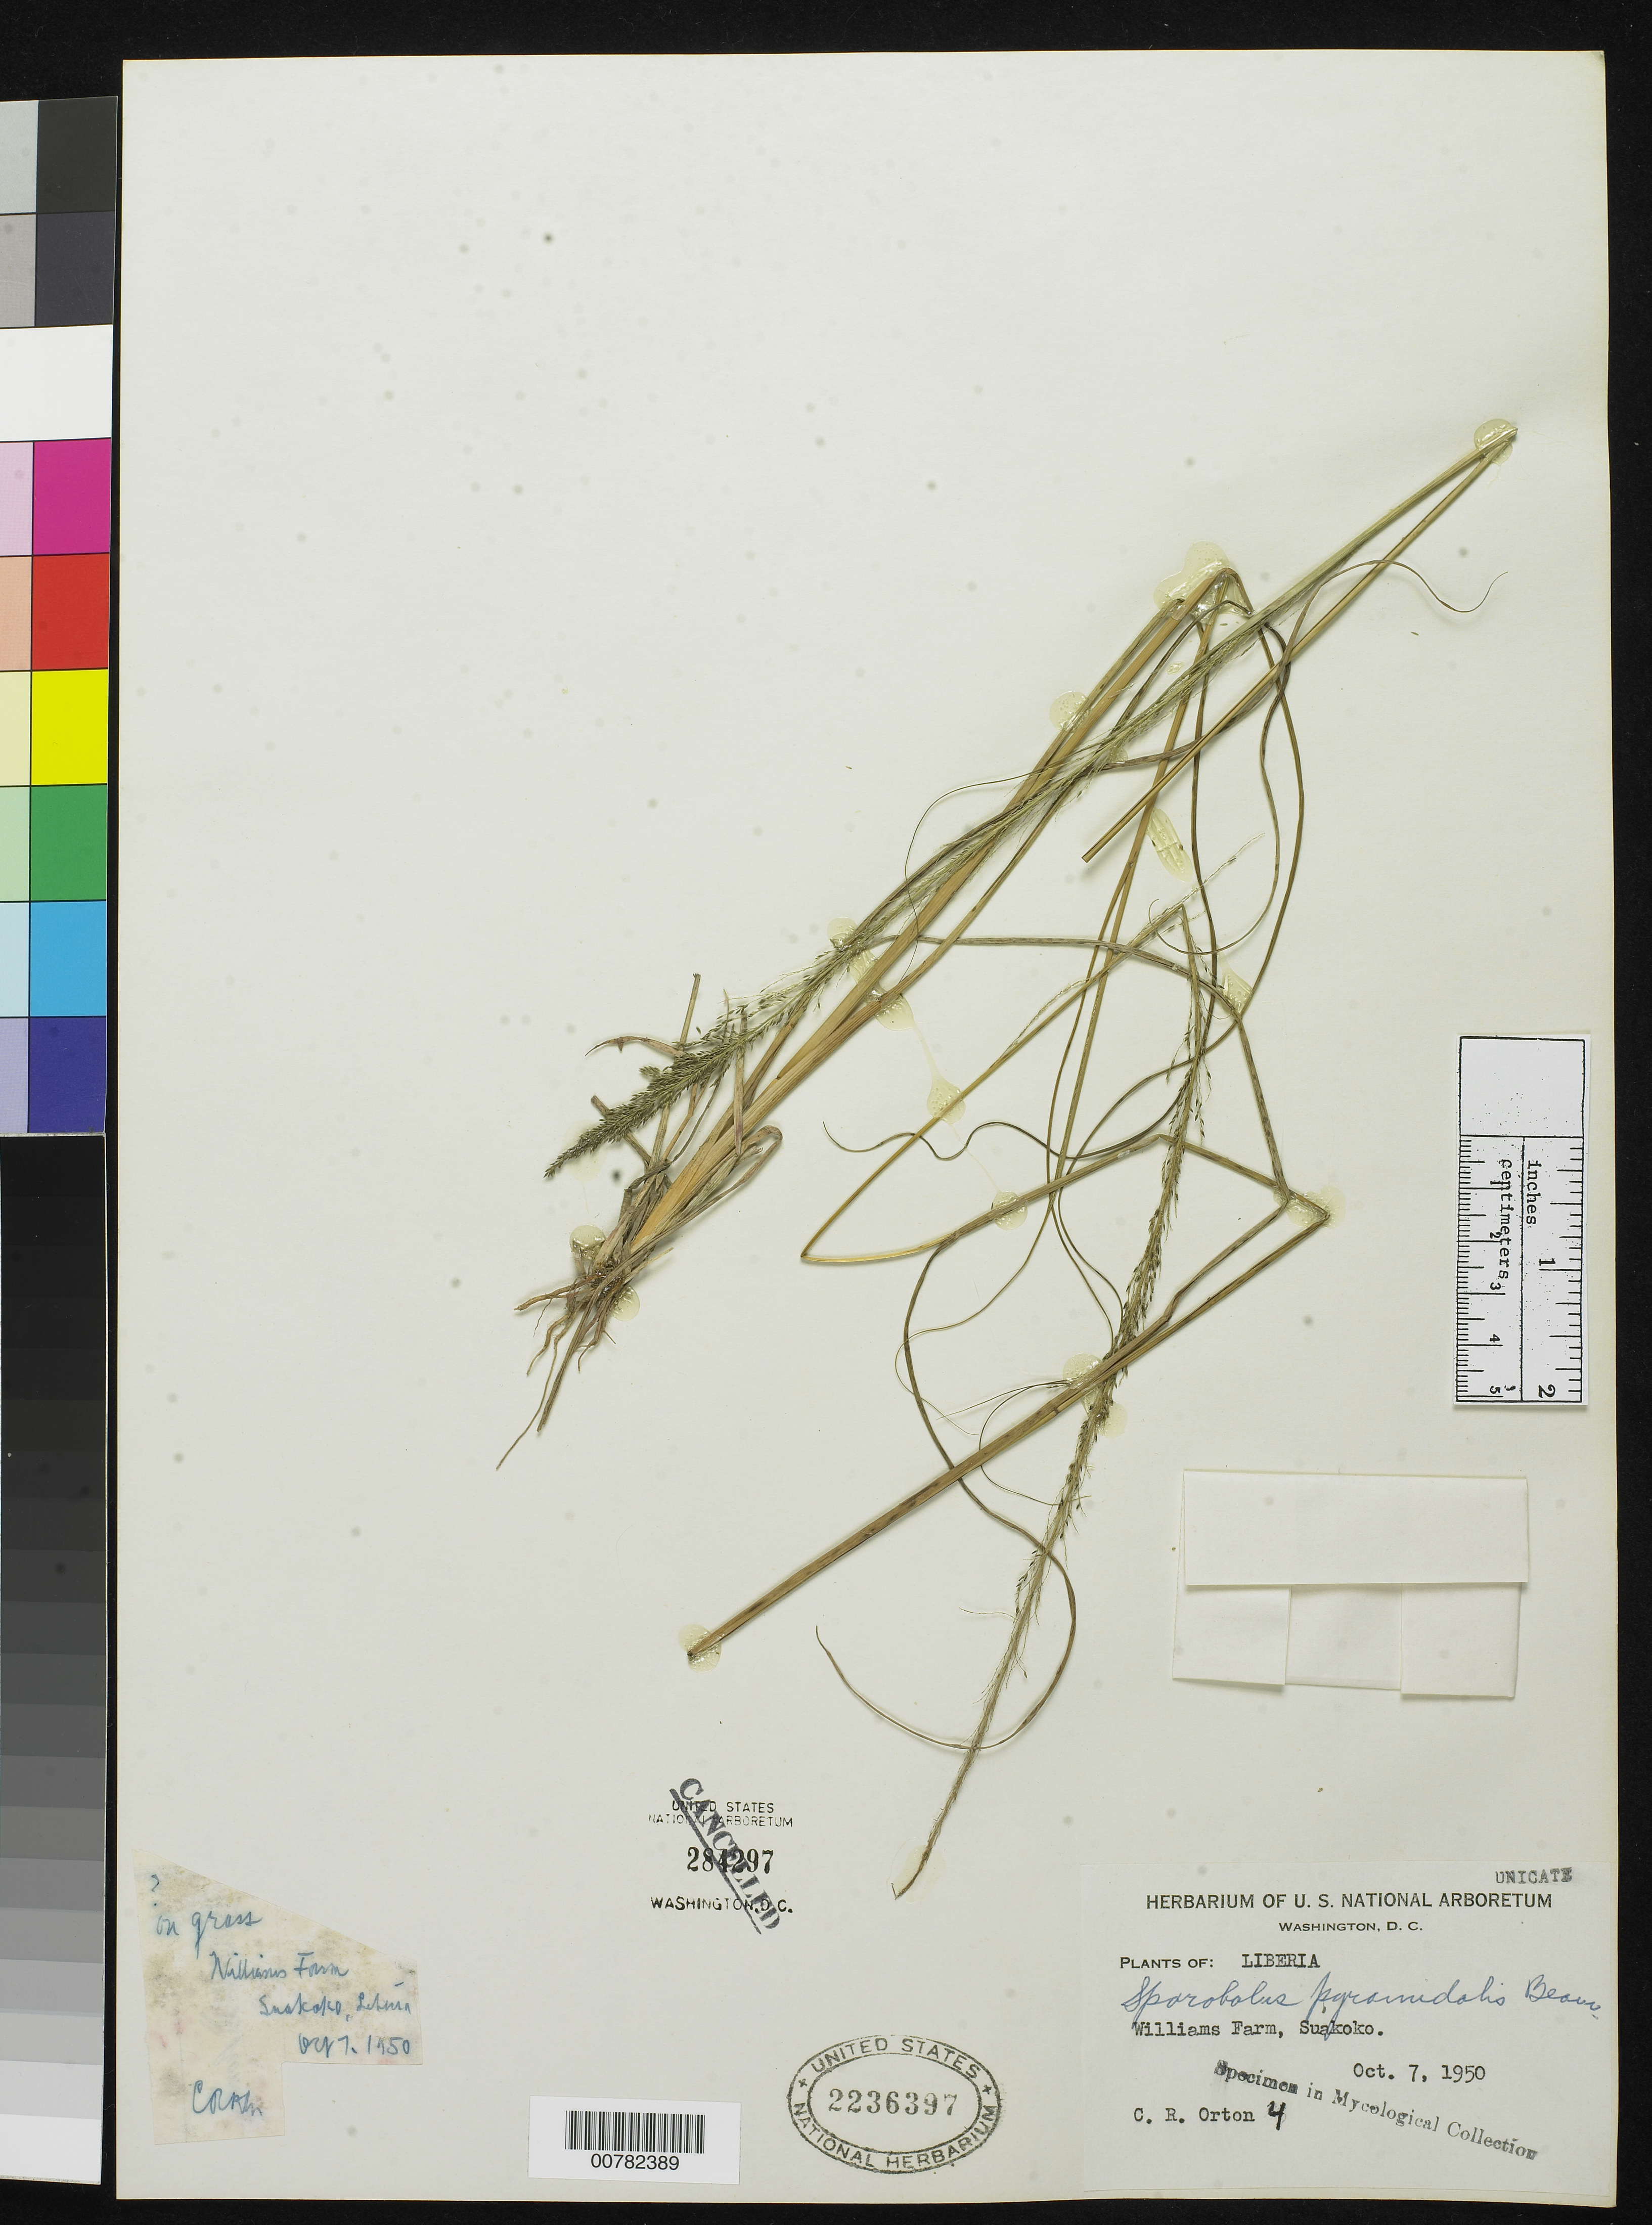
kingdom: Plantae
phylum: Tracheophyta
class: Liliopsida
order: Poales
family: Poaceae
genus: Sporobolus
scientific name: Sporobolus pyramidalis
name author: P. Beauv.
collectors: C. Orton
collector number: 4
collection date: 1950-10-07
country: Liberia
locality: Williams Farm, Suakoko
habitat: on grass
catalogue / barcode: US 2236397